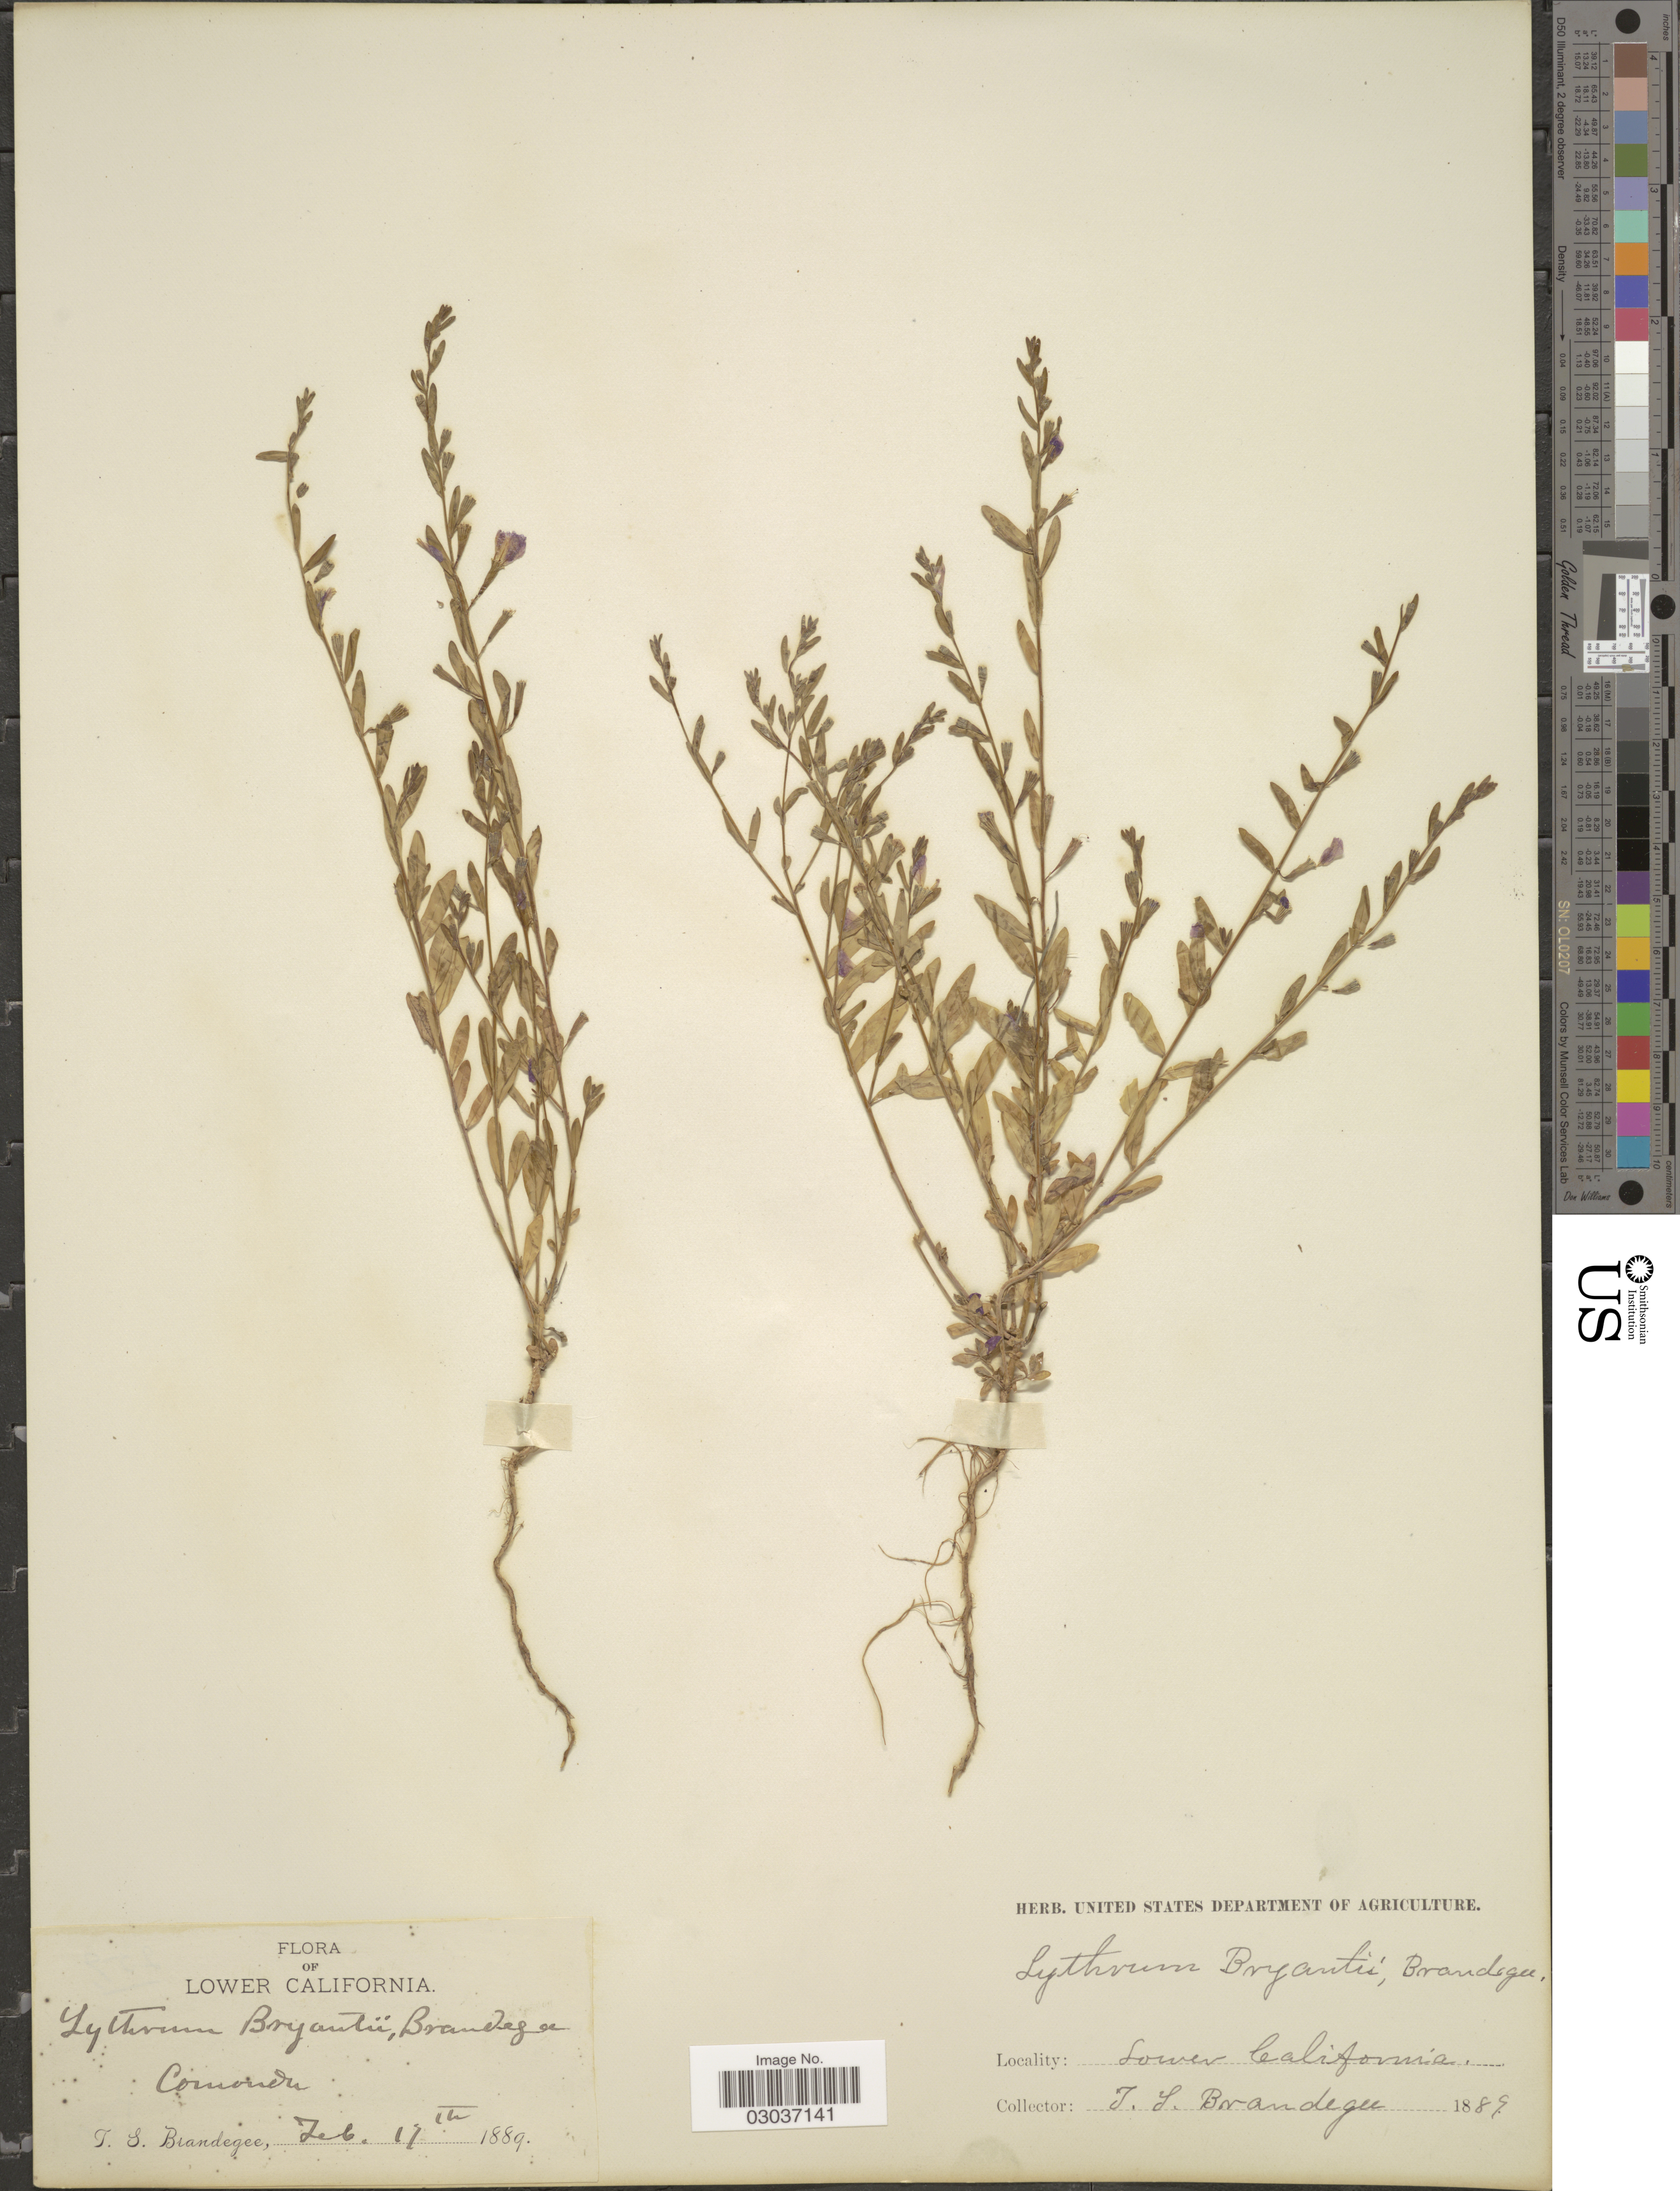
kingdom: Plantae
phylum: Tracheophyta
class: Magnoliopsida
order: Myrtales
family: Lythraceae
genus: Lythrum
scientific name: Lythrum bryantii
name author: Brandegee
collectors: T. S. Brandegee (herbarium)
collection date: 1889-02-17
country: Mexico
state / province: Baja California Sur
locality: Baja California. Comondu.